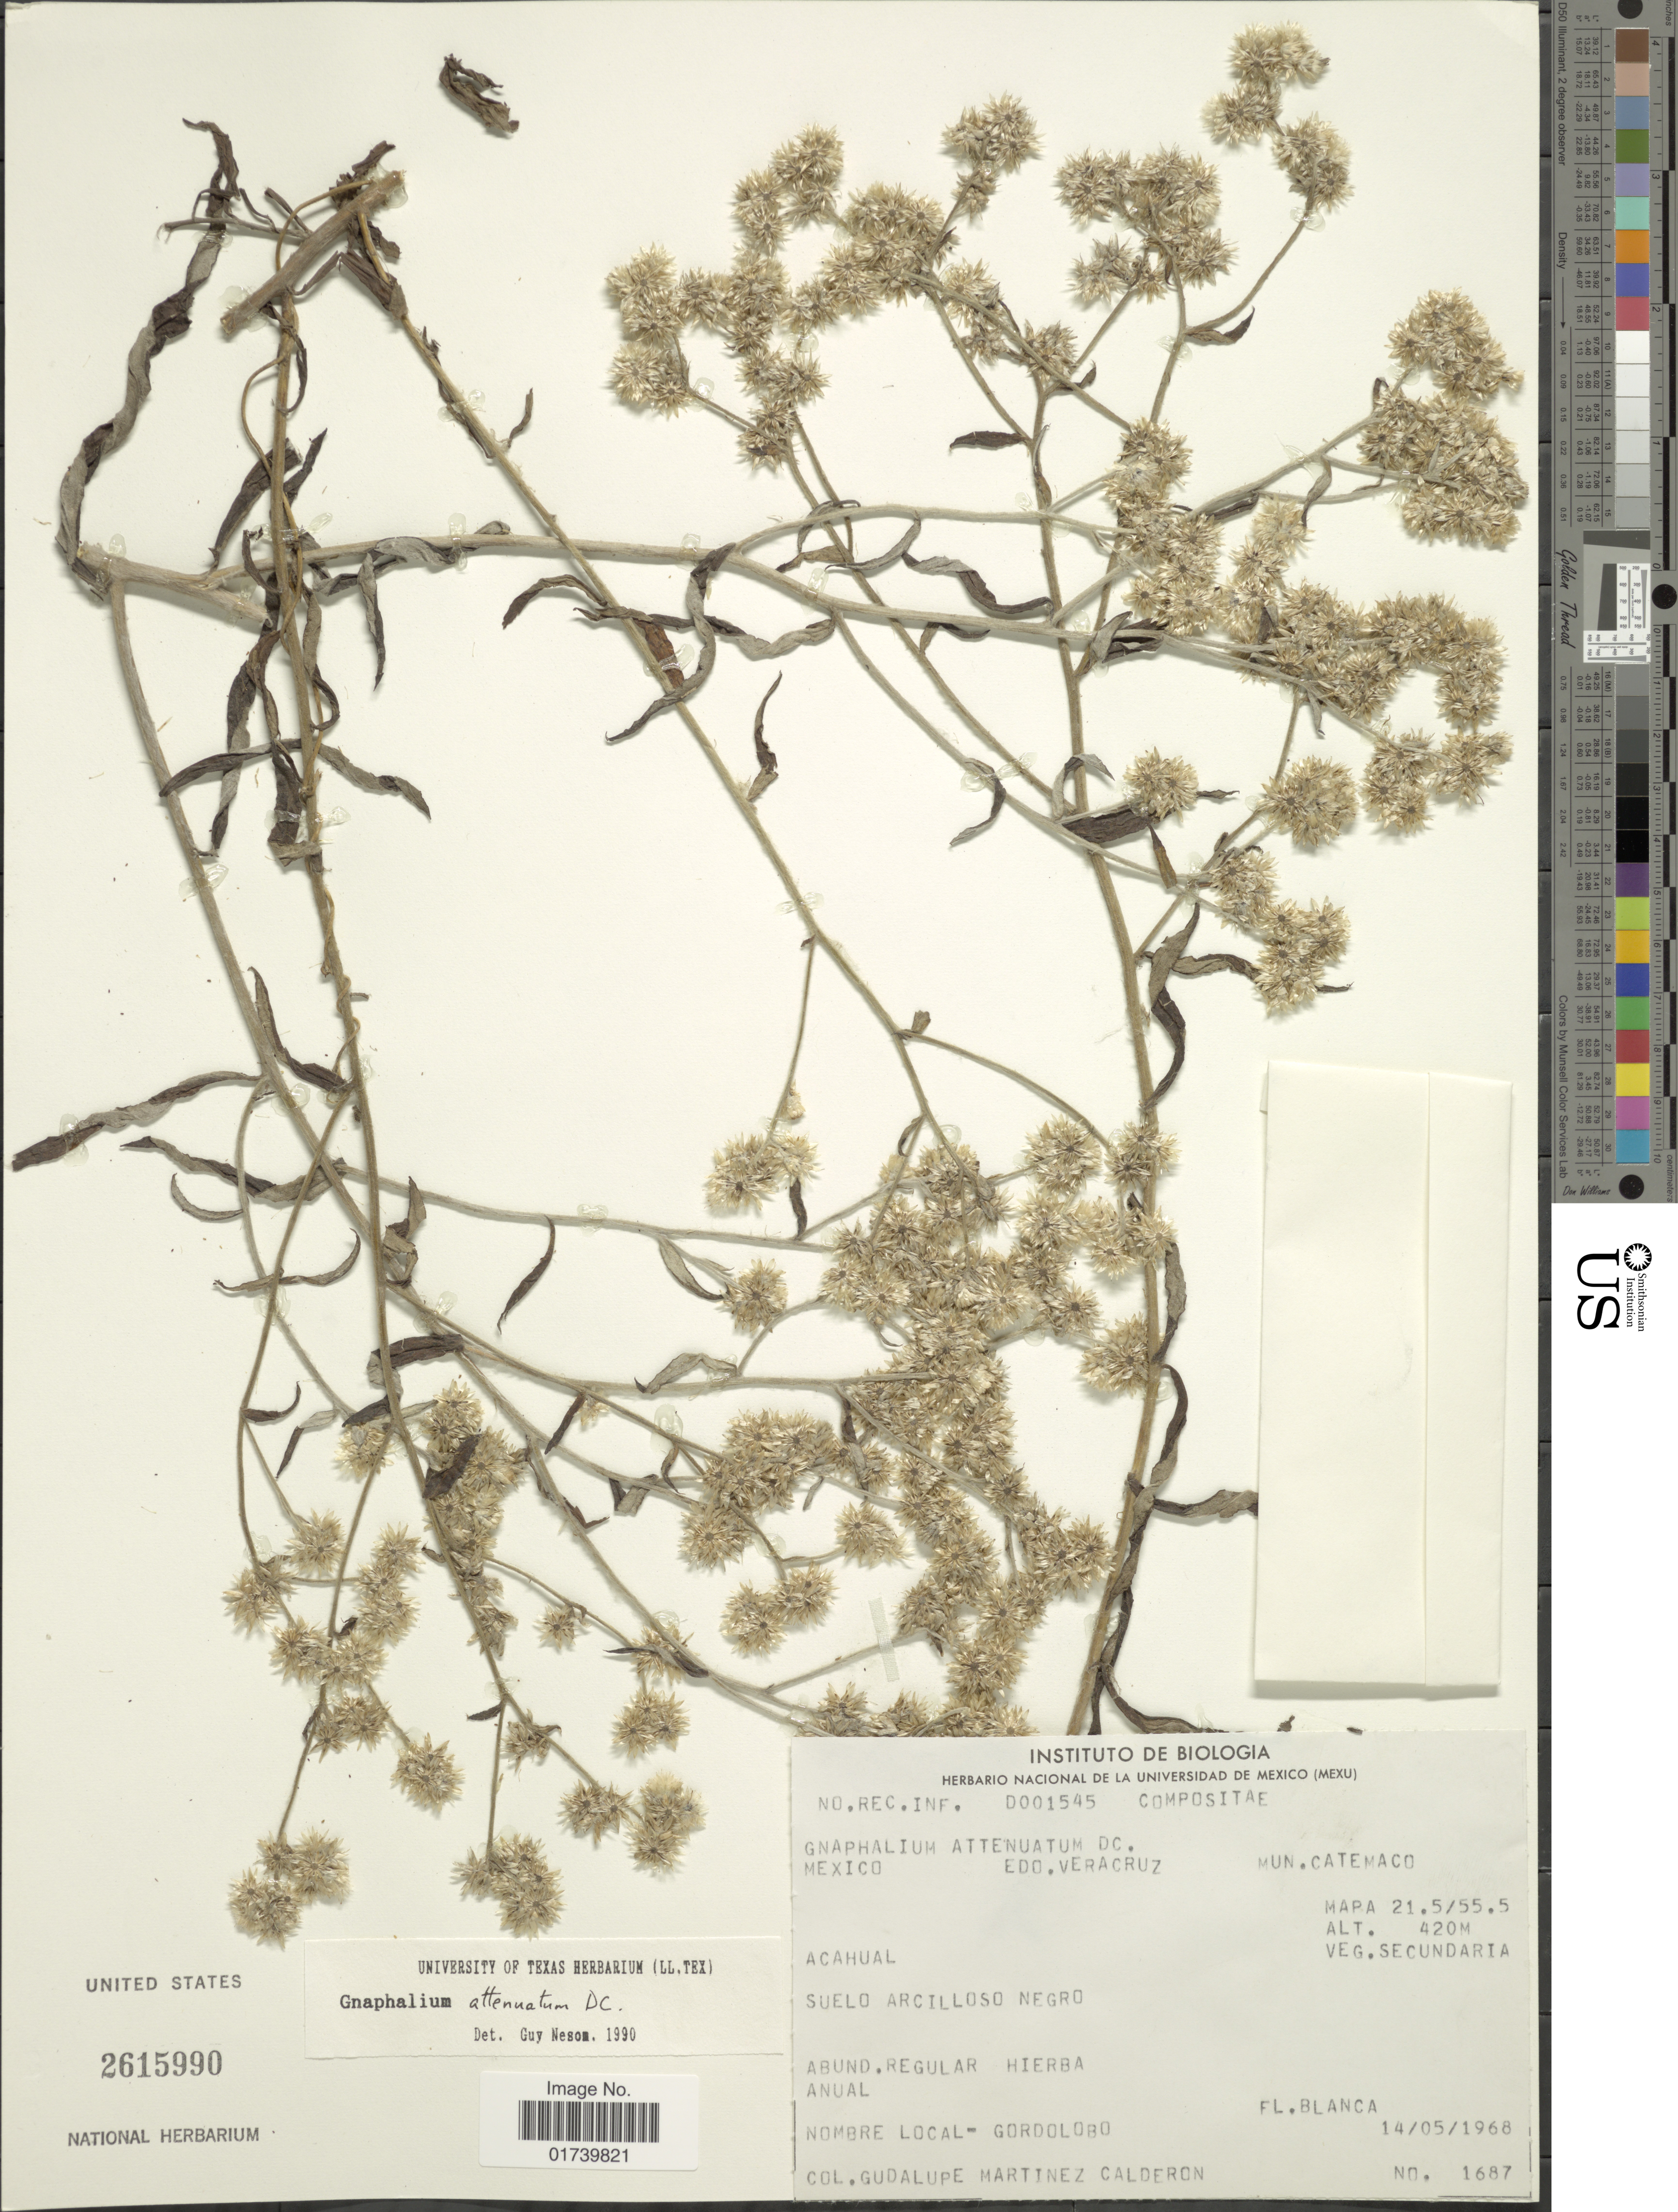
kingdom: Plantae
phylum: Tracheophyta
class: Magnoliopsida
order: Asterales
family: Asteraceae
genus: Pseudognaphalium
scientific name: Pseudognaphalium attenuatum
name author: (DC.) Anderb.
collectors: G. Martínez Calderón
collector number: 1687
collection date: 1968-05-14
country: Mexico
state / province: Veracruz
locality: Mun. Catemaco. Mapa 21.5/55.5. Acahual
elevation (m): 420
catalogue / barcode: US 2615990